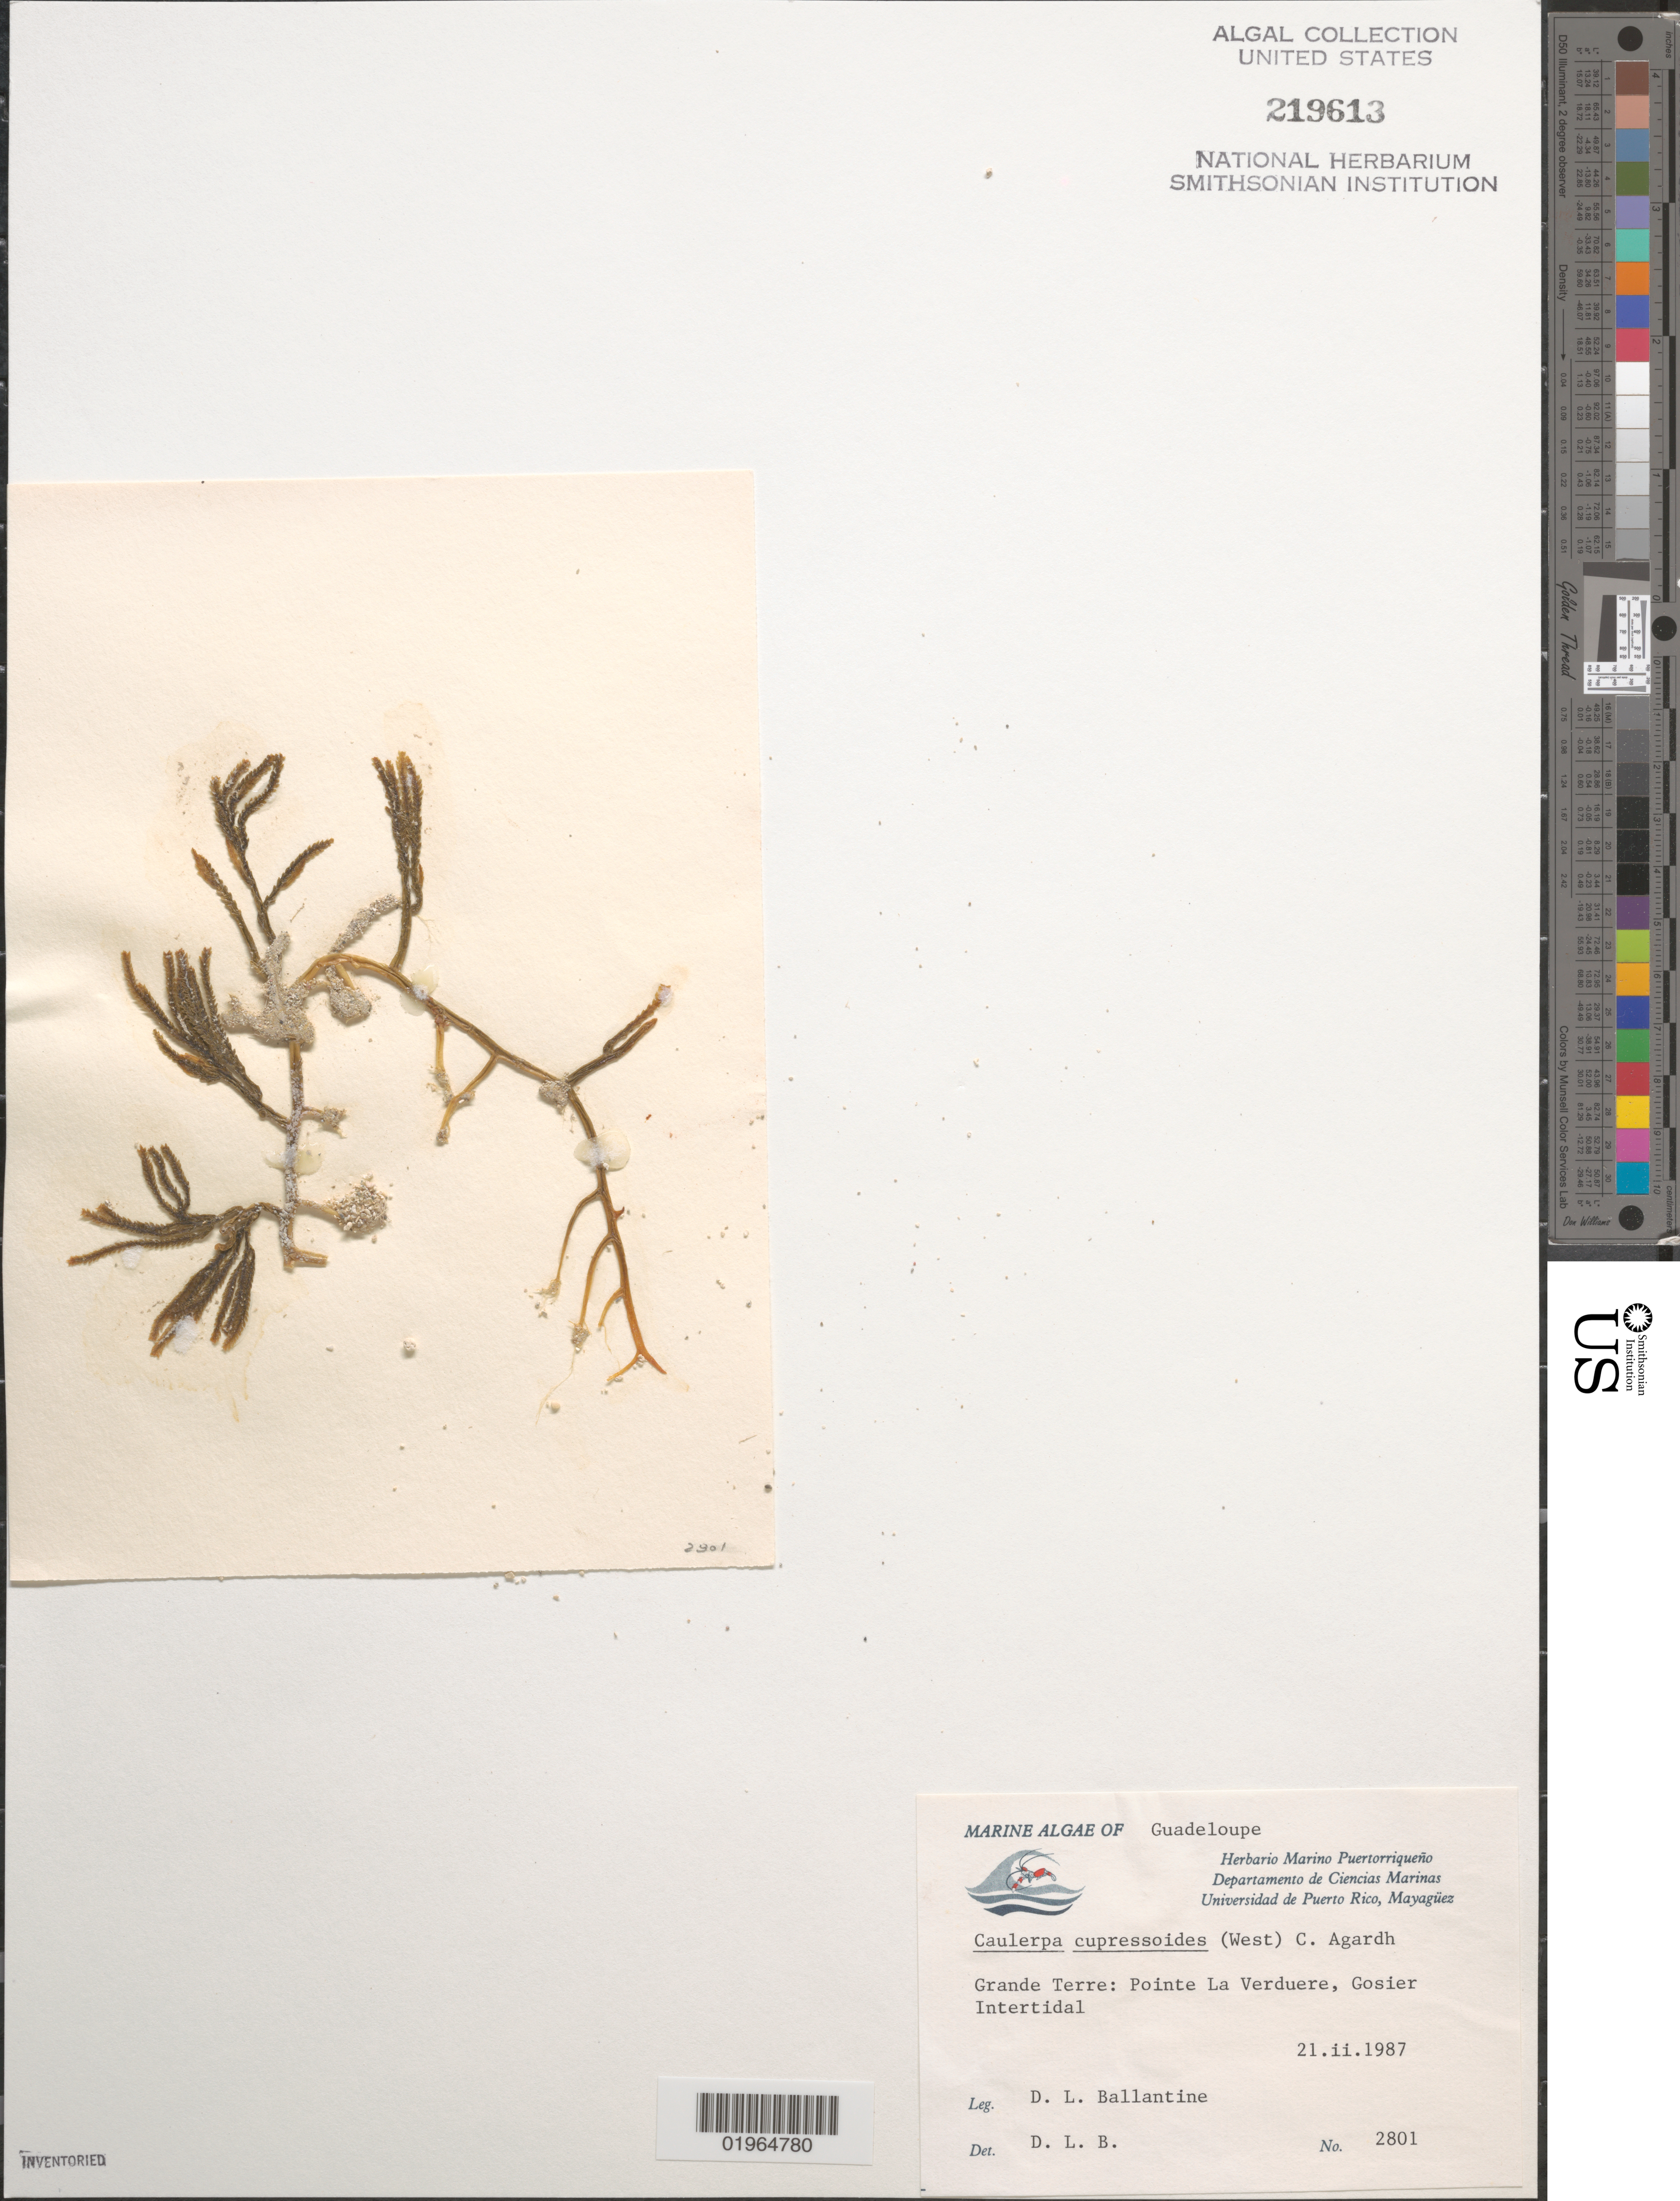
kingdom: Plantae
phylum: Chlorophyta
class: Ulvophyceae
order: Bryopsidales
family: Caulerpaceae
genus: Caulerpa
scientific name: Caulerpa cupressoides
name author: (Vahl) C. Agardh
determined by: Ballantine, D. L.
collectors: D.L. Ballantine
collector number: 2801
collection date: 1987-02-21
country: Guadeloupe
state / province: Grande Terre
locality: Pointe La Verdiere, Gosier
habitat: Intertidal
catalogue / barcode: US 219613